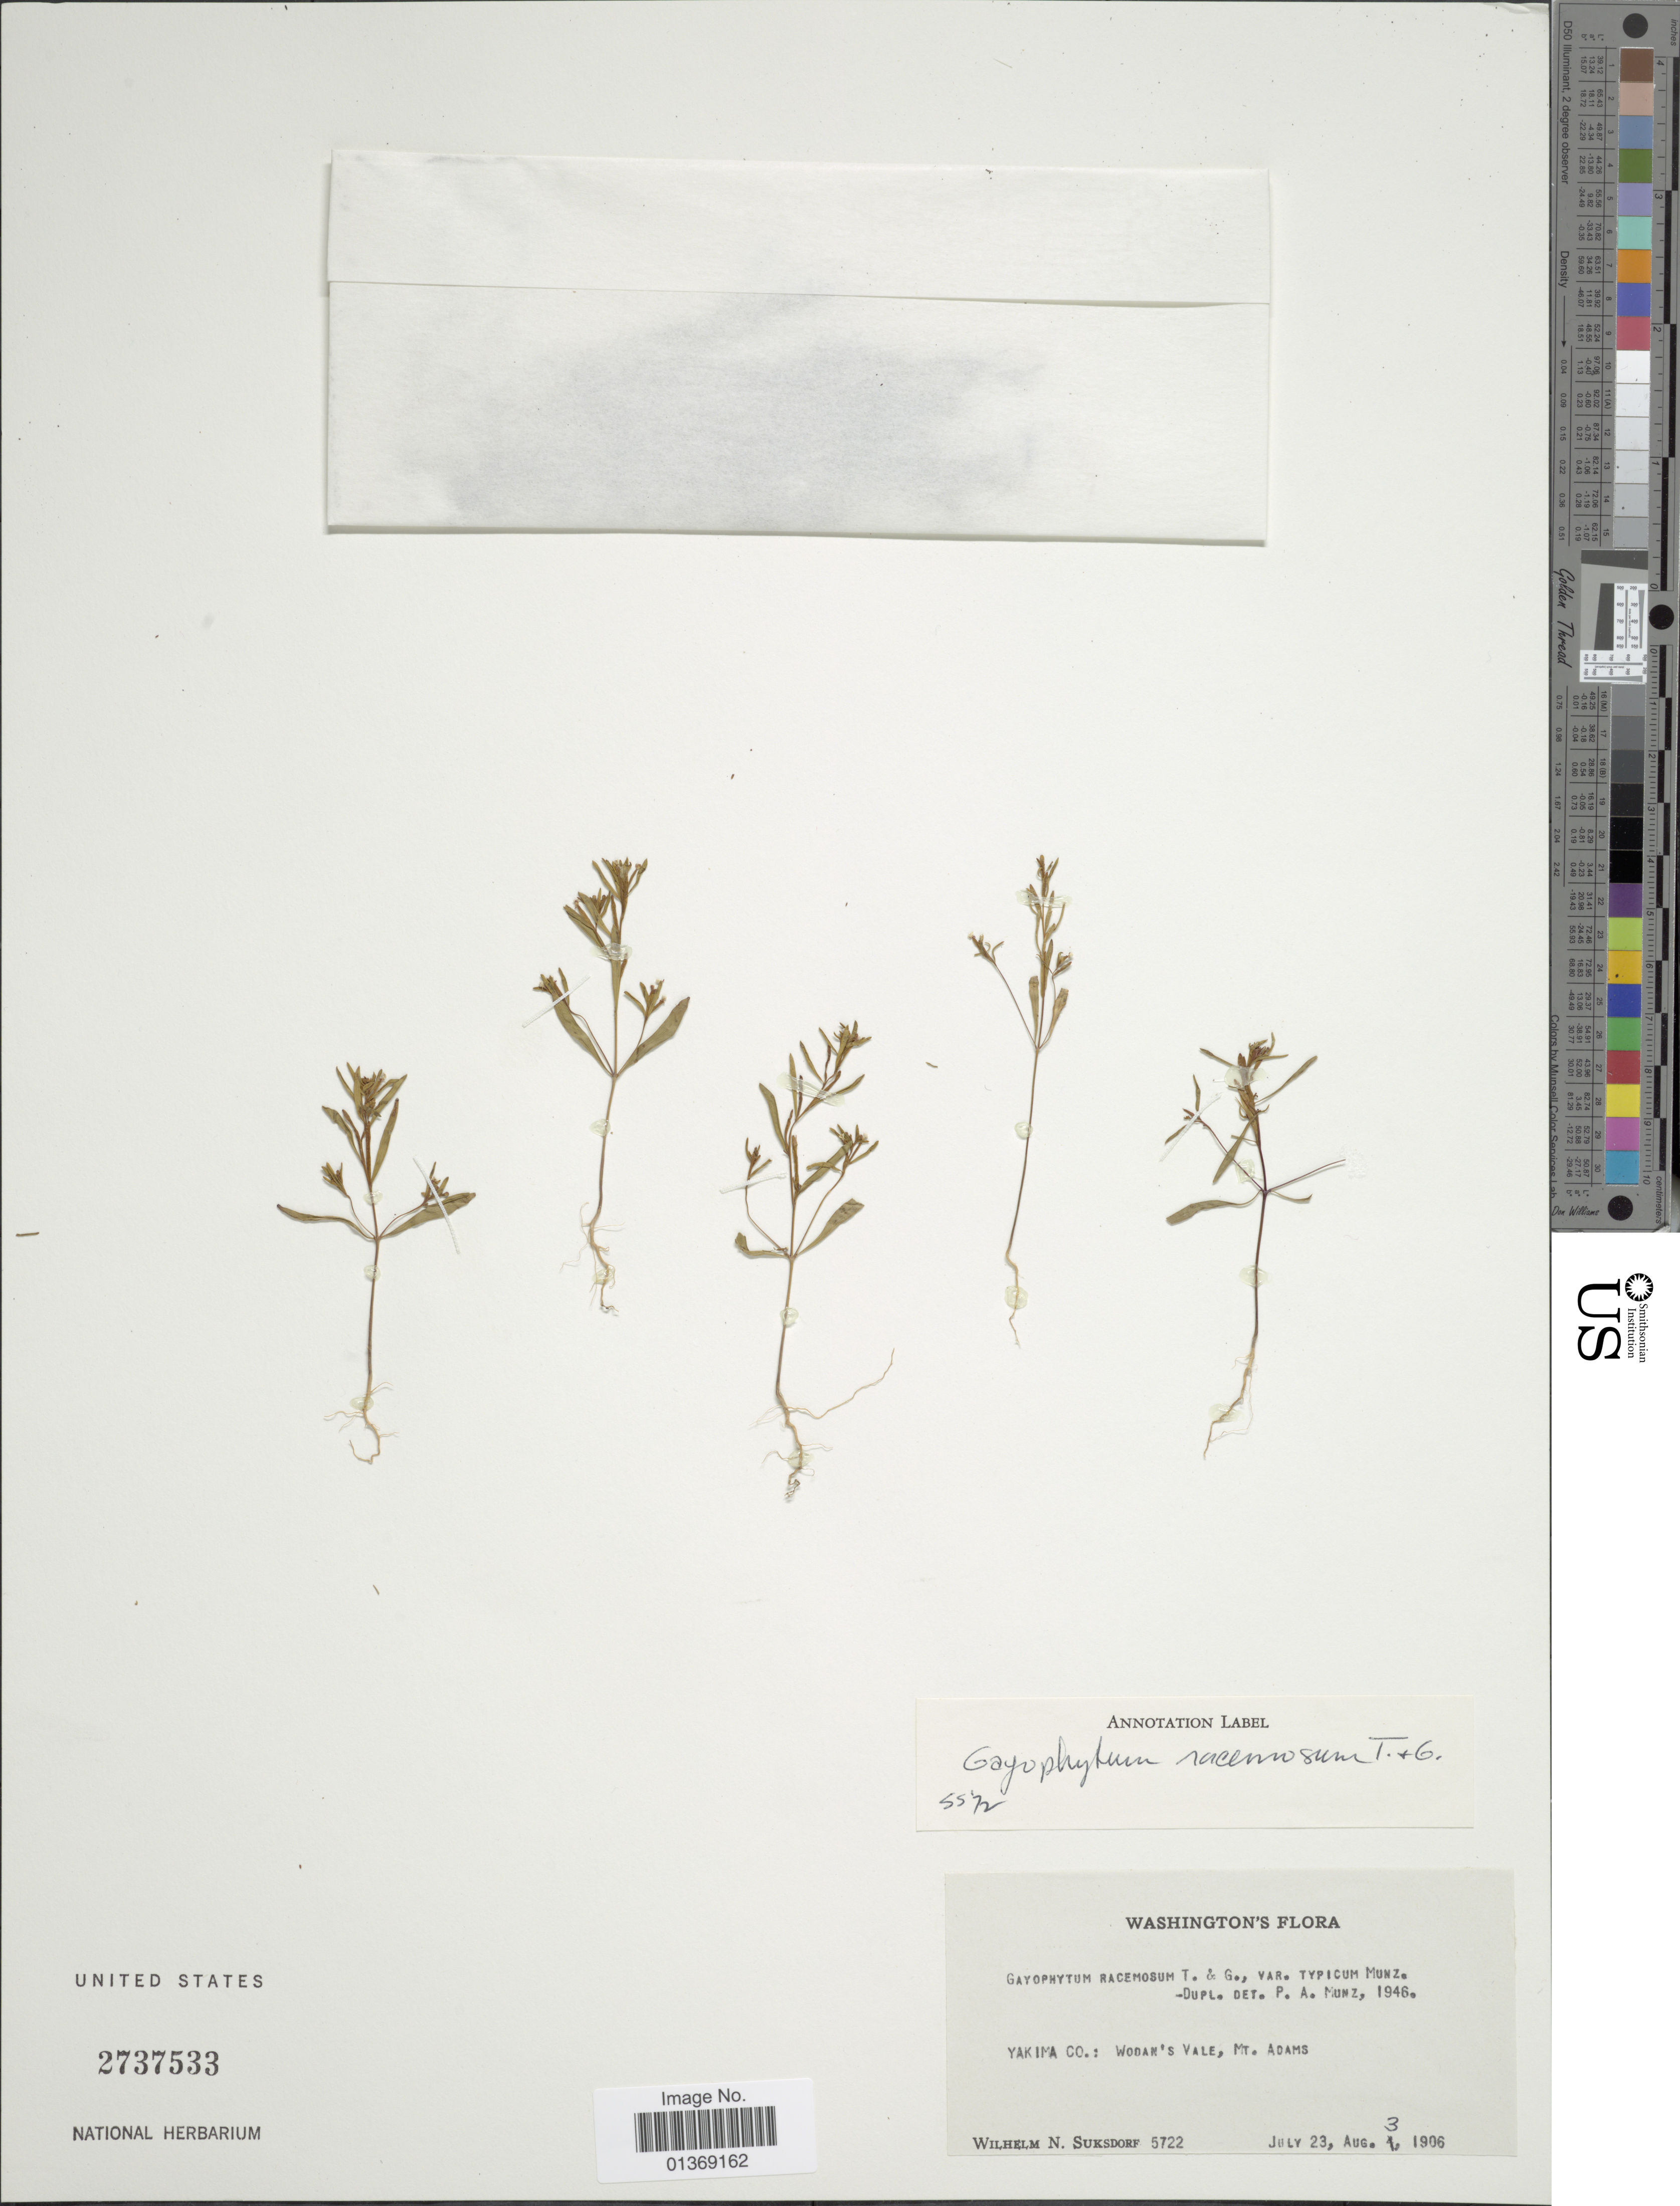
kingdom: Plantae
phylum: Tracheophyta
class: Magnoliopsida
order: Myrtales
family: Onagraceae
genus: Gayophytum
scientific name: Gayophytum racemosum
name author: Torr. & A. Gray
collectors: W. N. Suksdorf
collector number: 5722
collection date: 1906-07-23/1906-08-03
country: United States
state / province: Washington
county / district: Yakima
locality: Yakima Co.: Wodan's Valle, Mt. Adams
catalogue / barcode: US 2737533